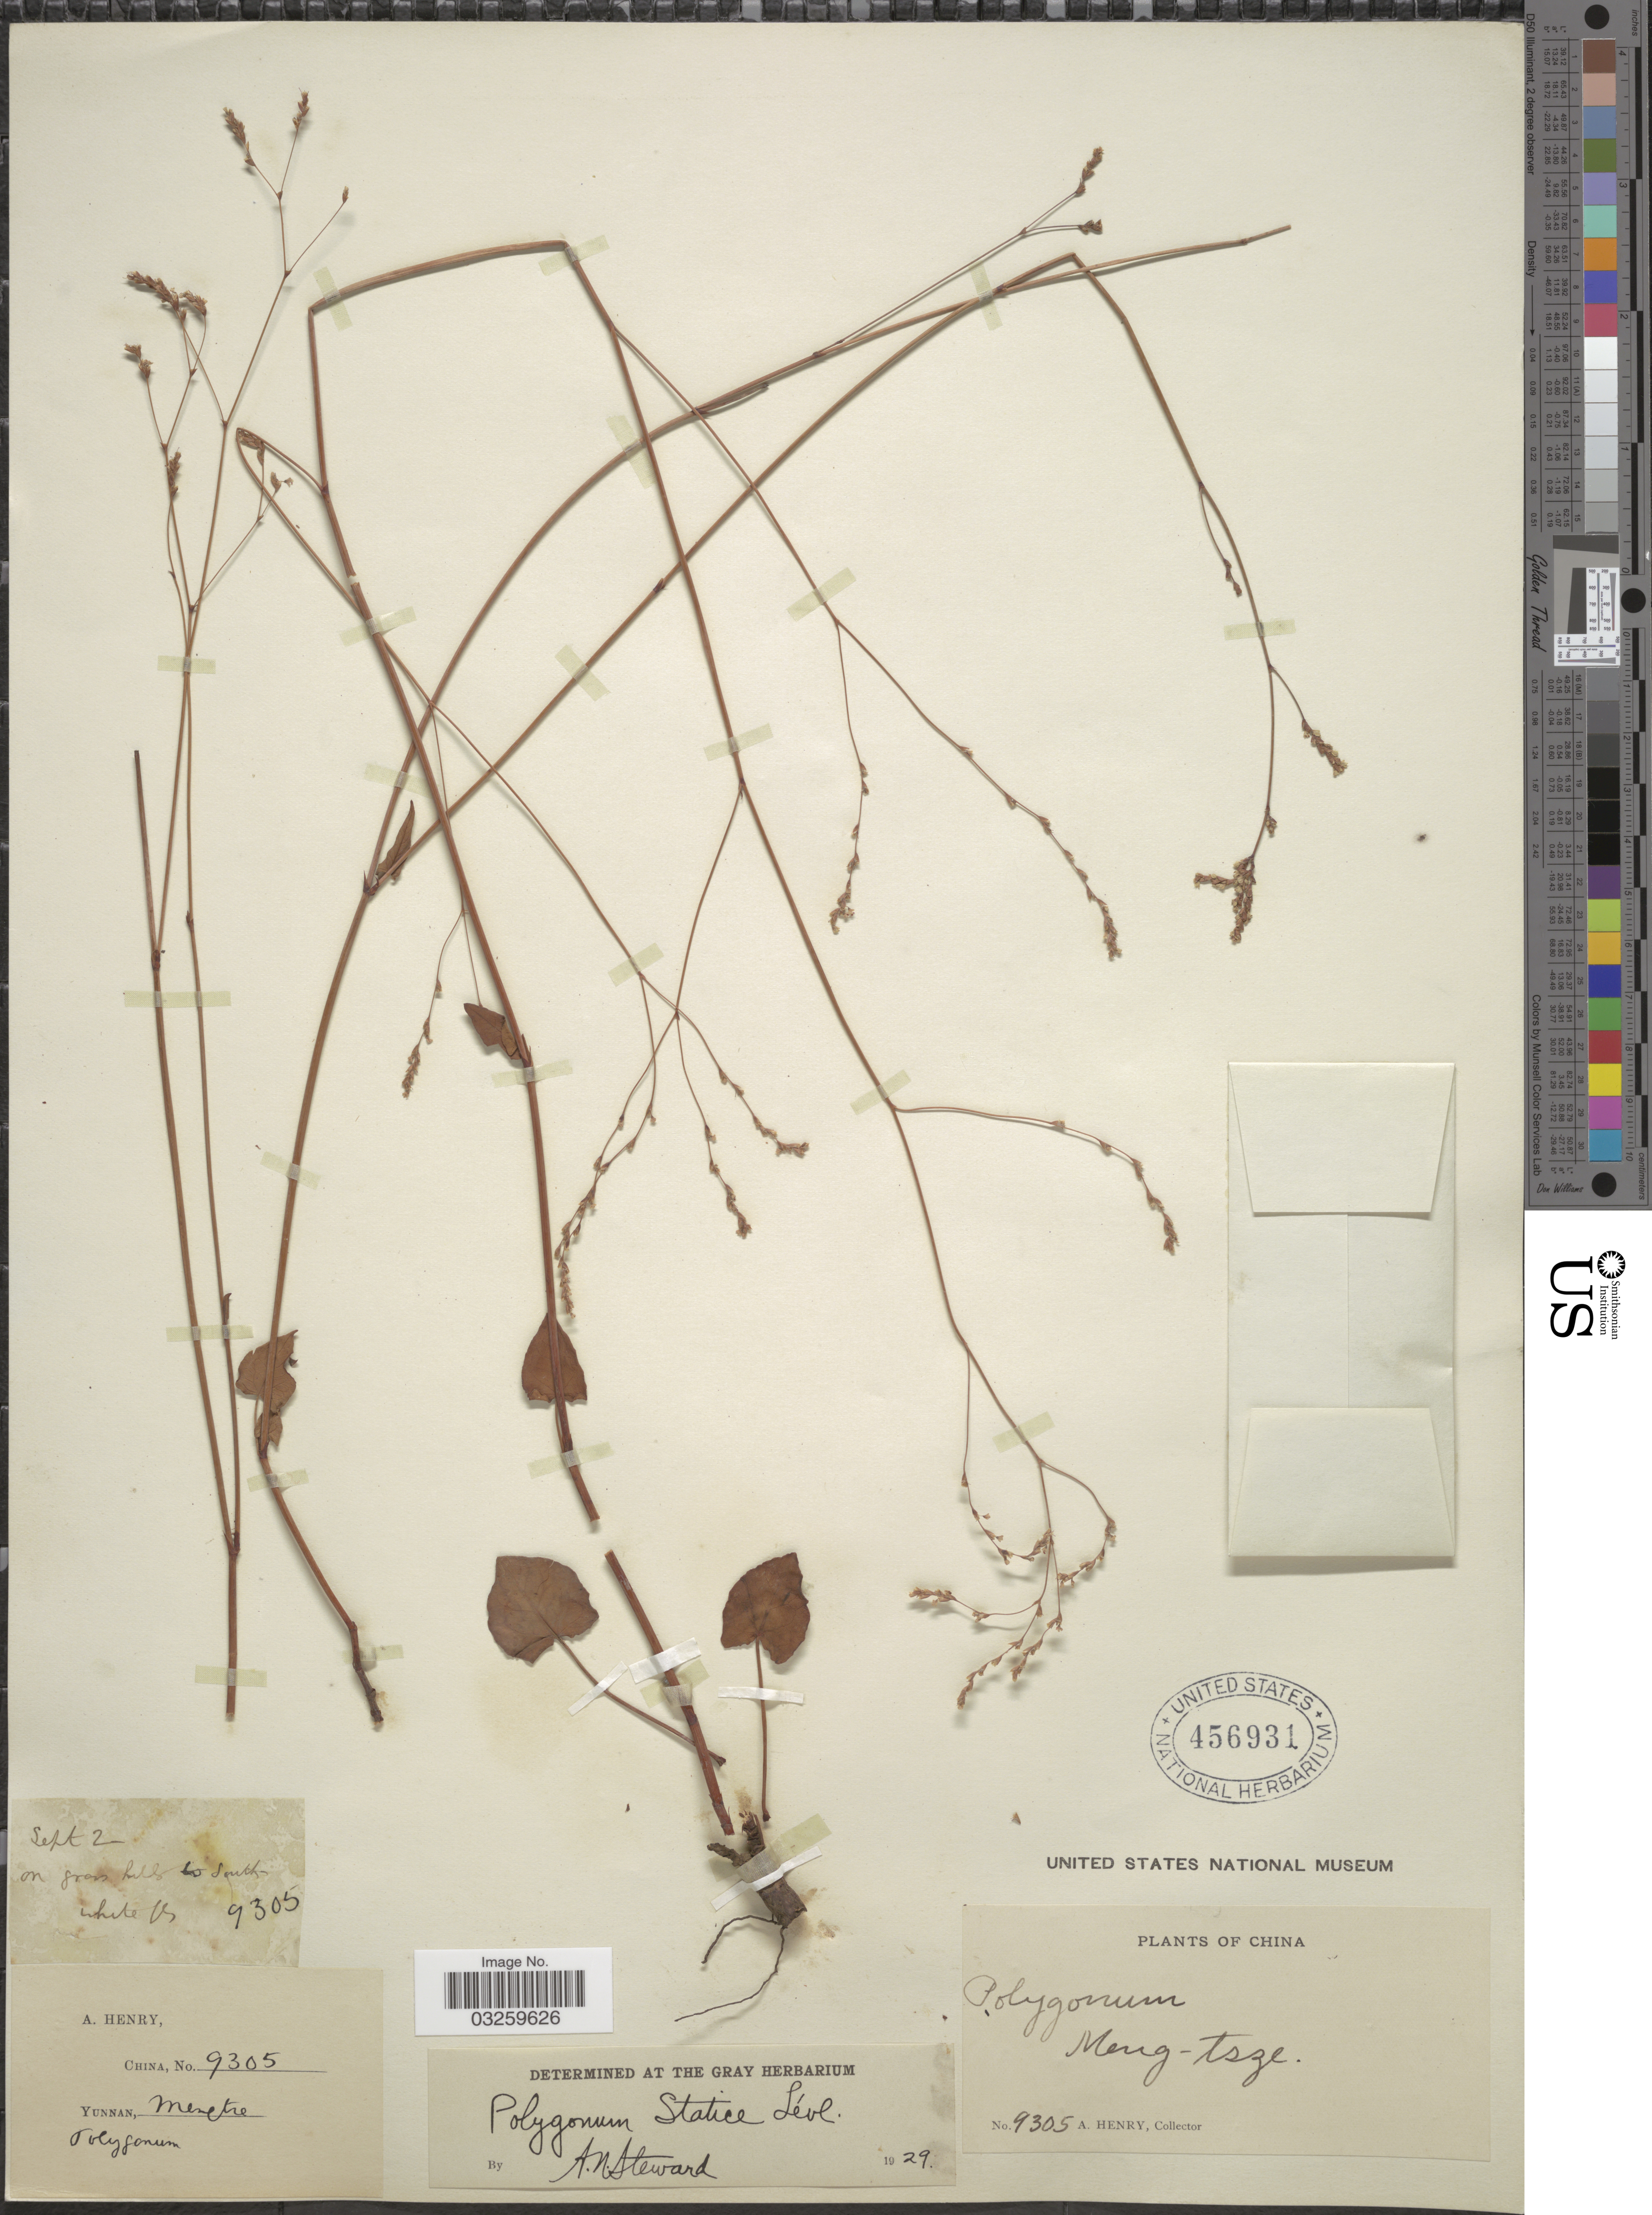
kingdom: Plantae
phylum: Tracheophyta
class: Magnoliopsida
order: Caryophyllales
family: Polygonaceae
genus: Polygonum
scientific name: Polygonum statice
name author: H. Lév.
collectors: A. Henry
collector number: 9305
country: China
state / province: Yunnan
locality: Mengtze. Meng-tsze.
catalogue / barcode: US 456931